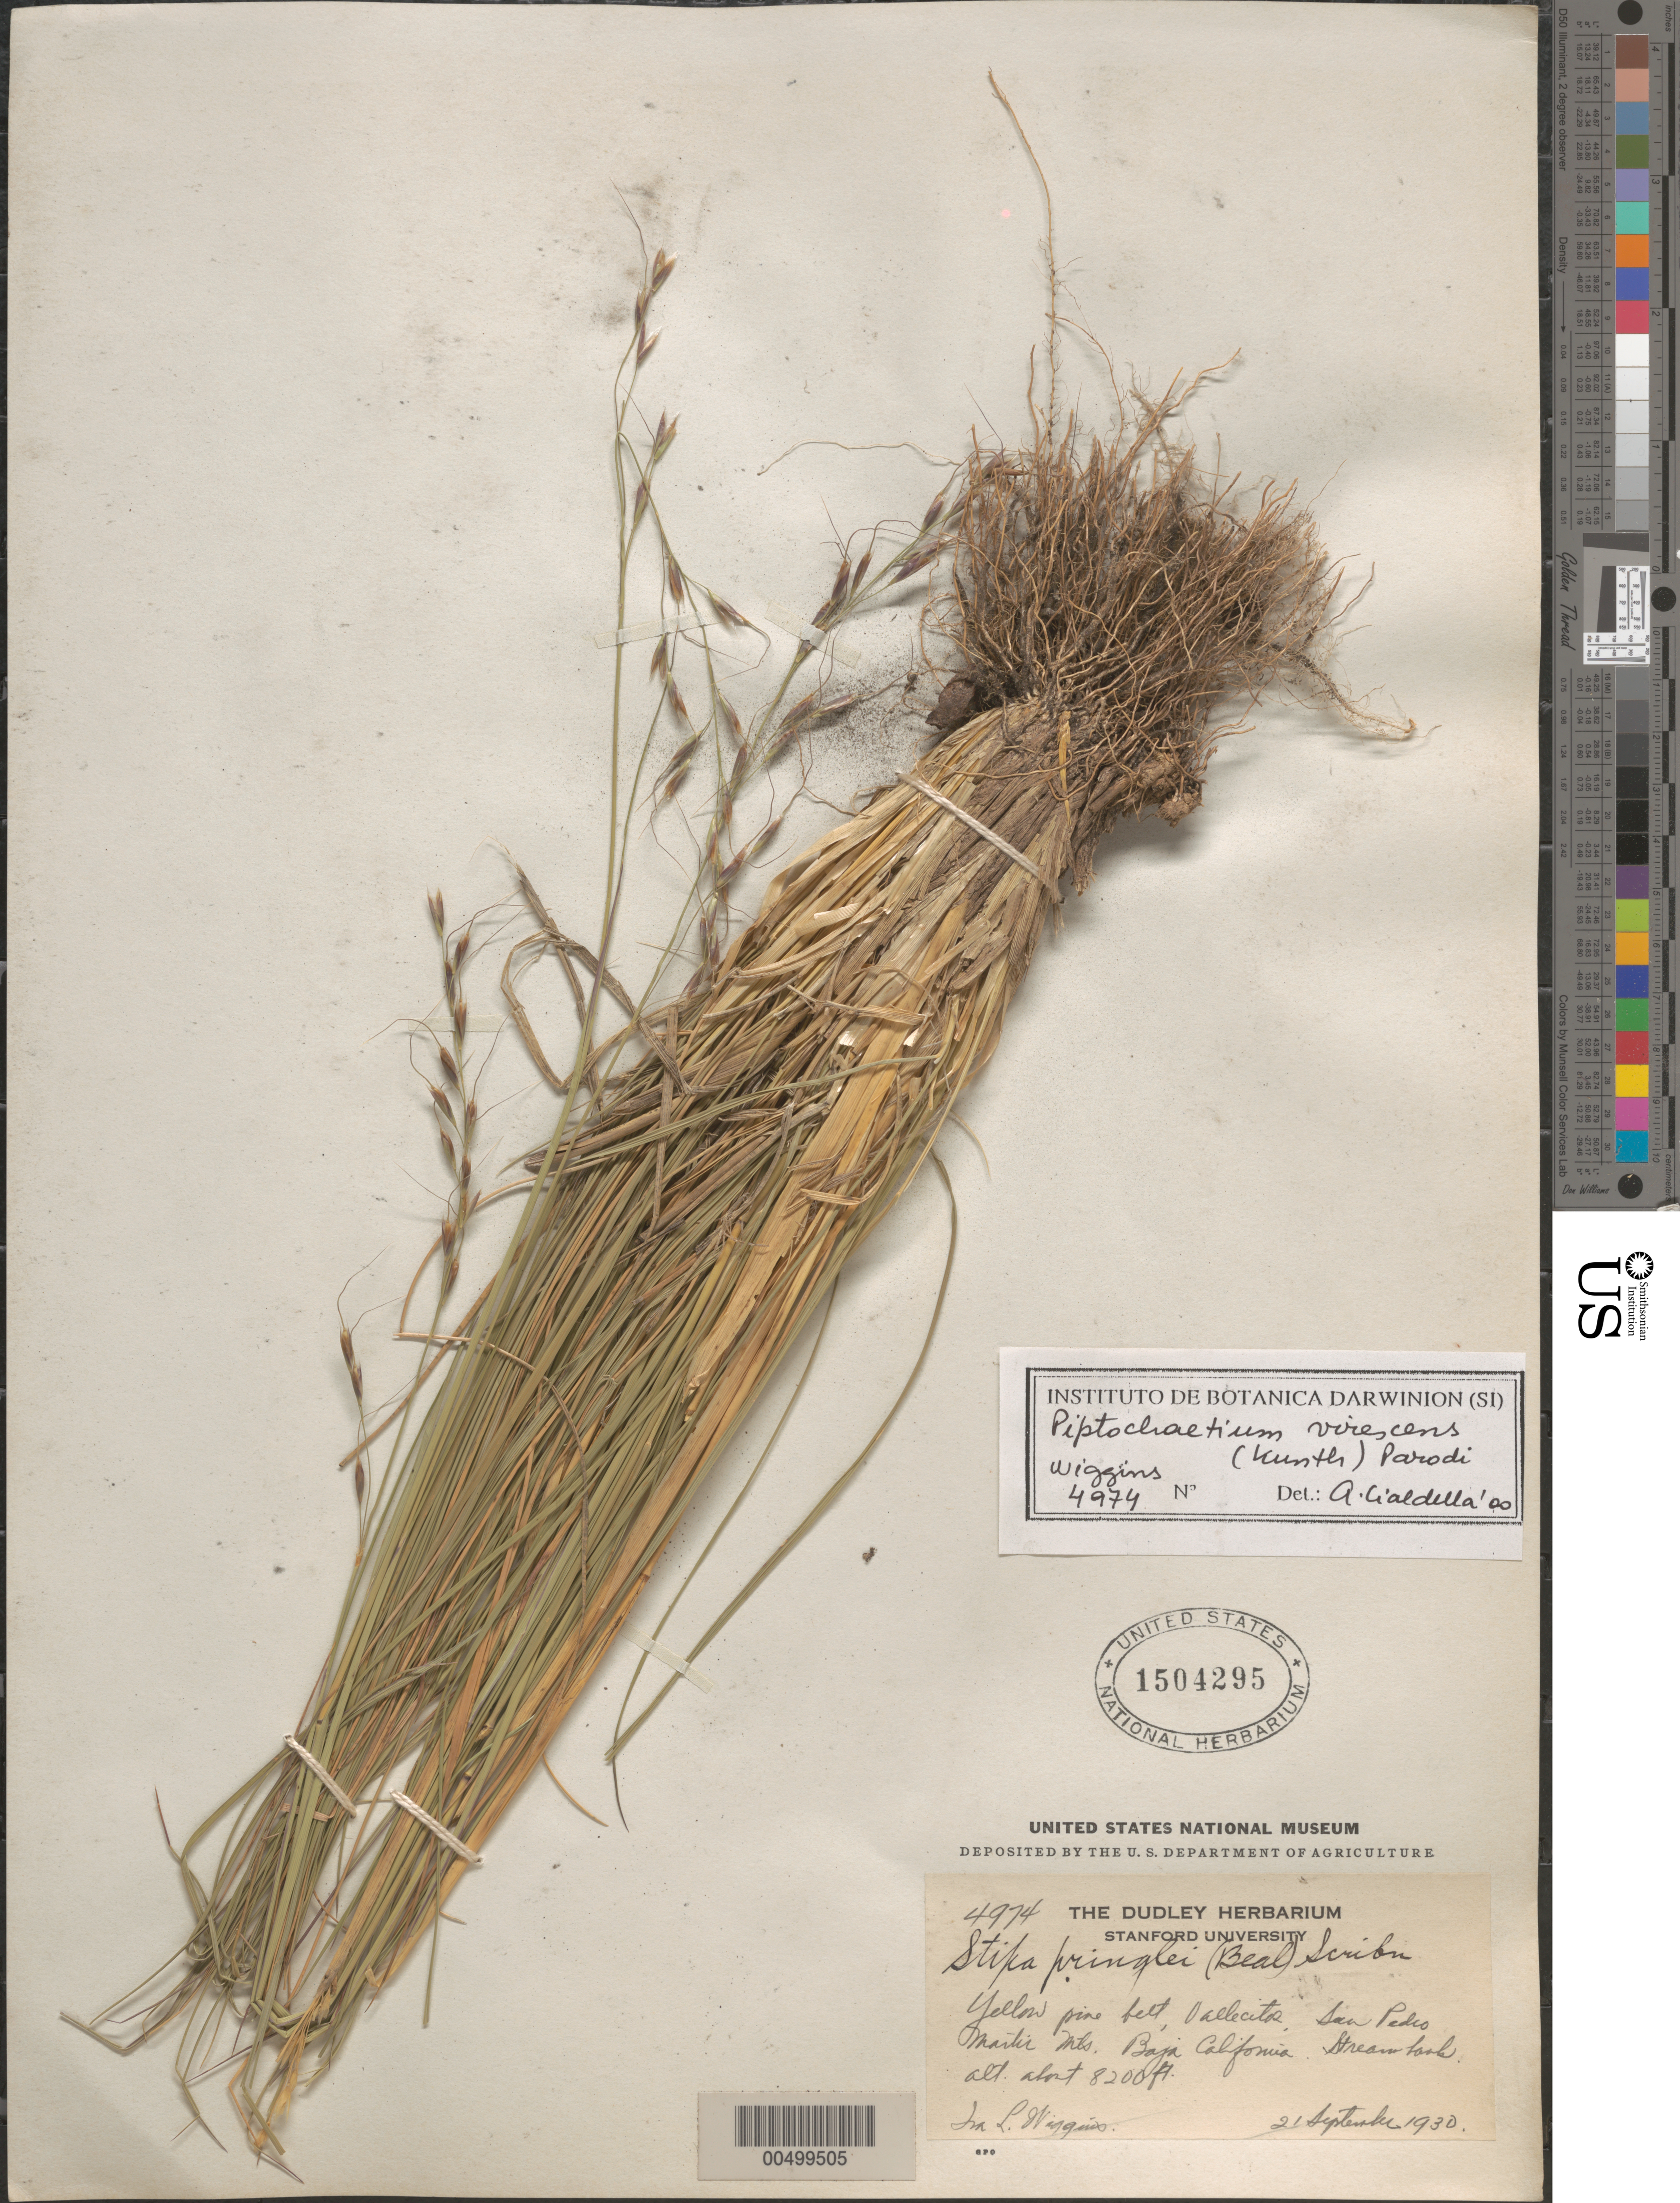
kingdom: Plantae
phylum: Tracheophyta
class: Liliopsida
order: Poales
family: Poaceae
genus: Piptochaetium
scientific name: Piptochaetium virescens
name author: (Kunth) Parodi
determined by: Cialdula, A.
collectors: I. L. Wiggins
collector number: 4974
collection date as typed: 21 Sep 1930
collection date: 1930-09-21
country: Mexico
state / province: Baja California Norte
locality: San Pedro Martir Mts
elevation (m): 2499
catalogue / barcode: US 1504295